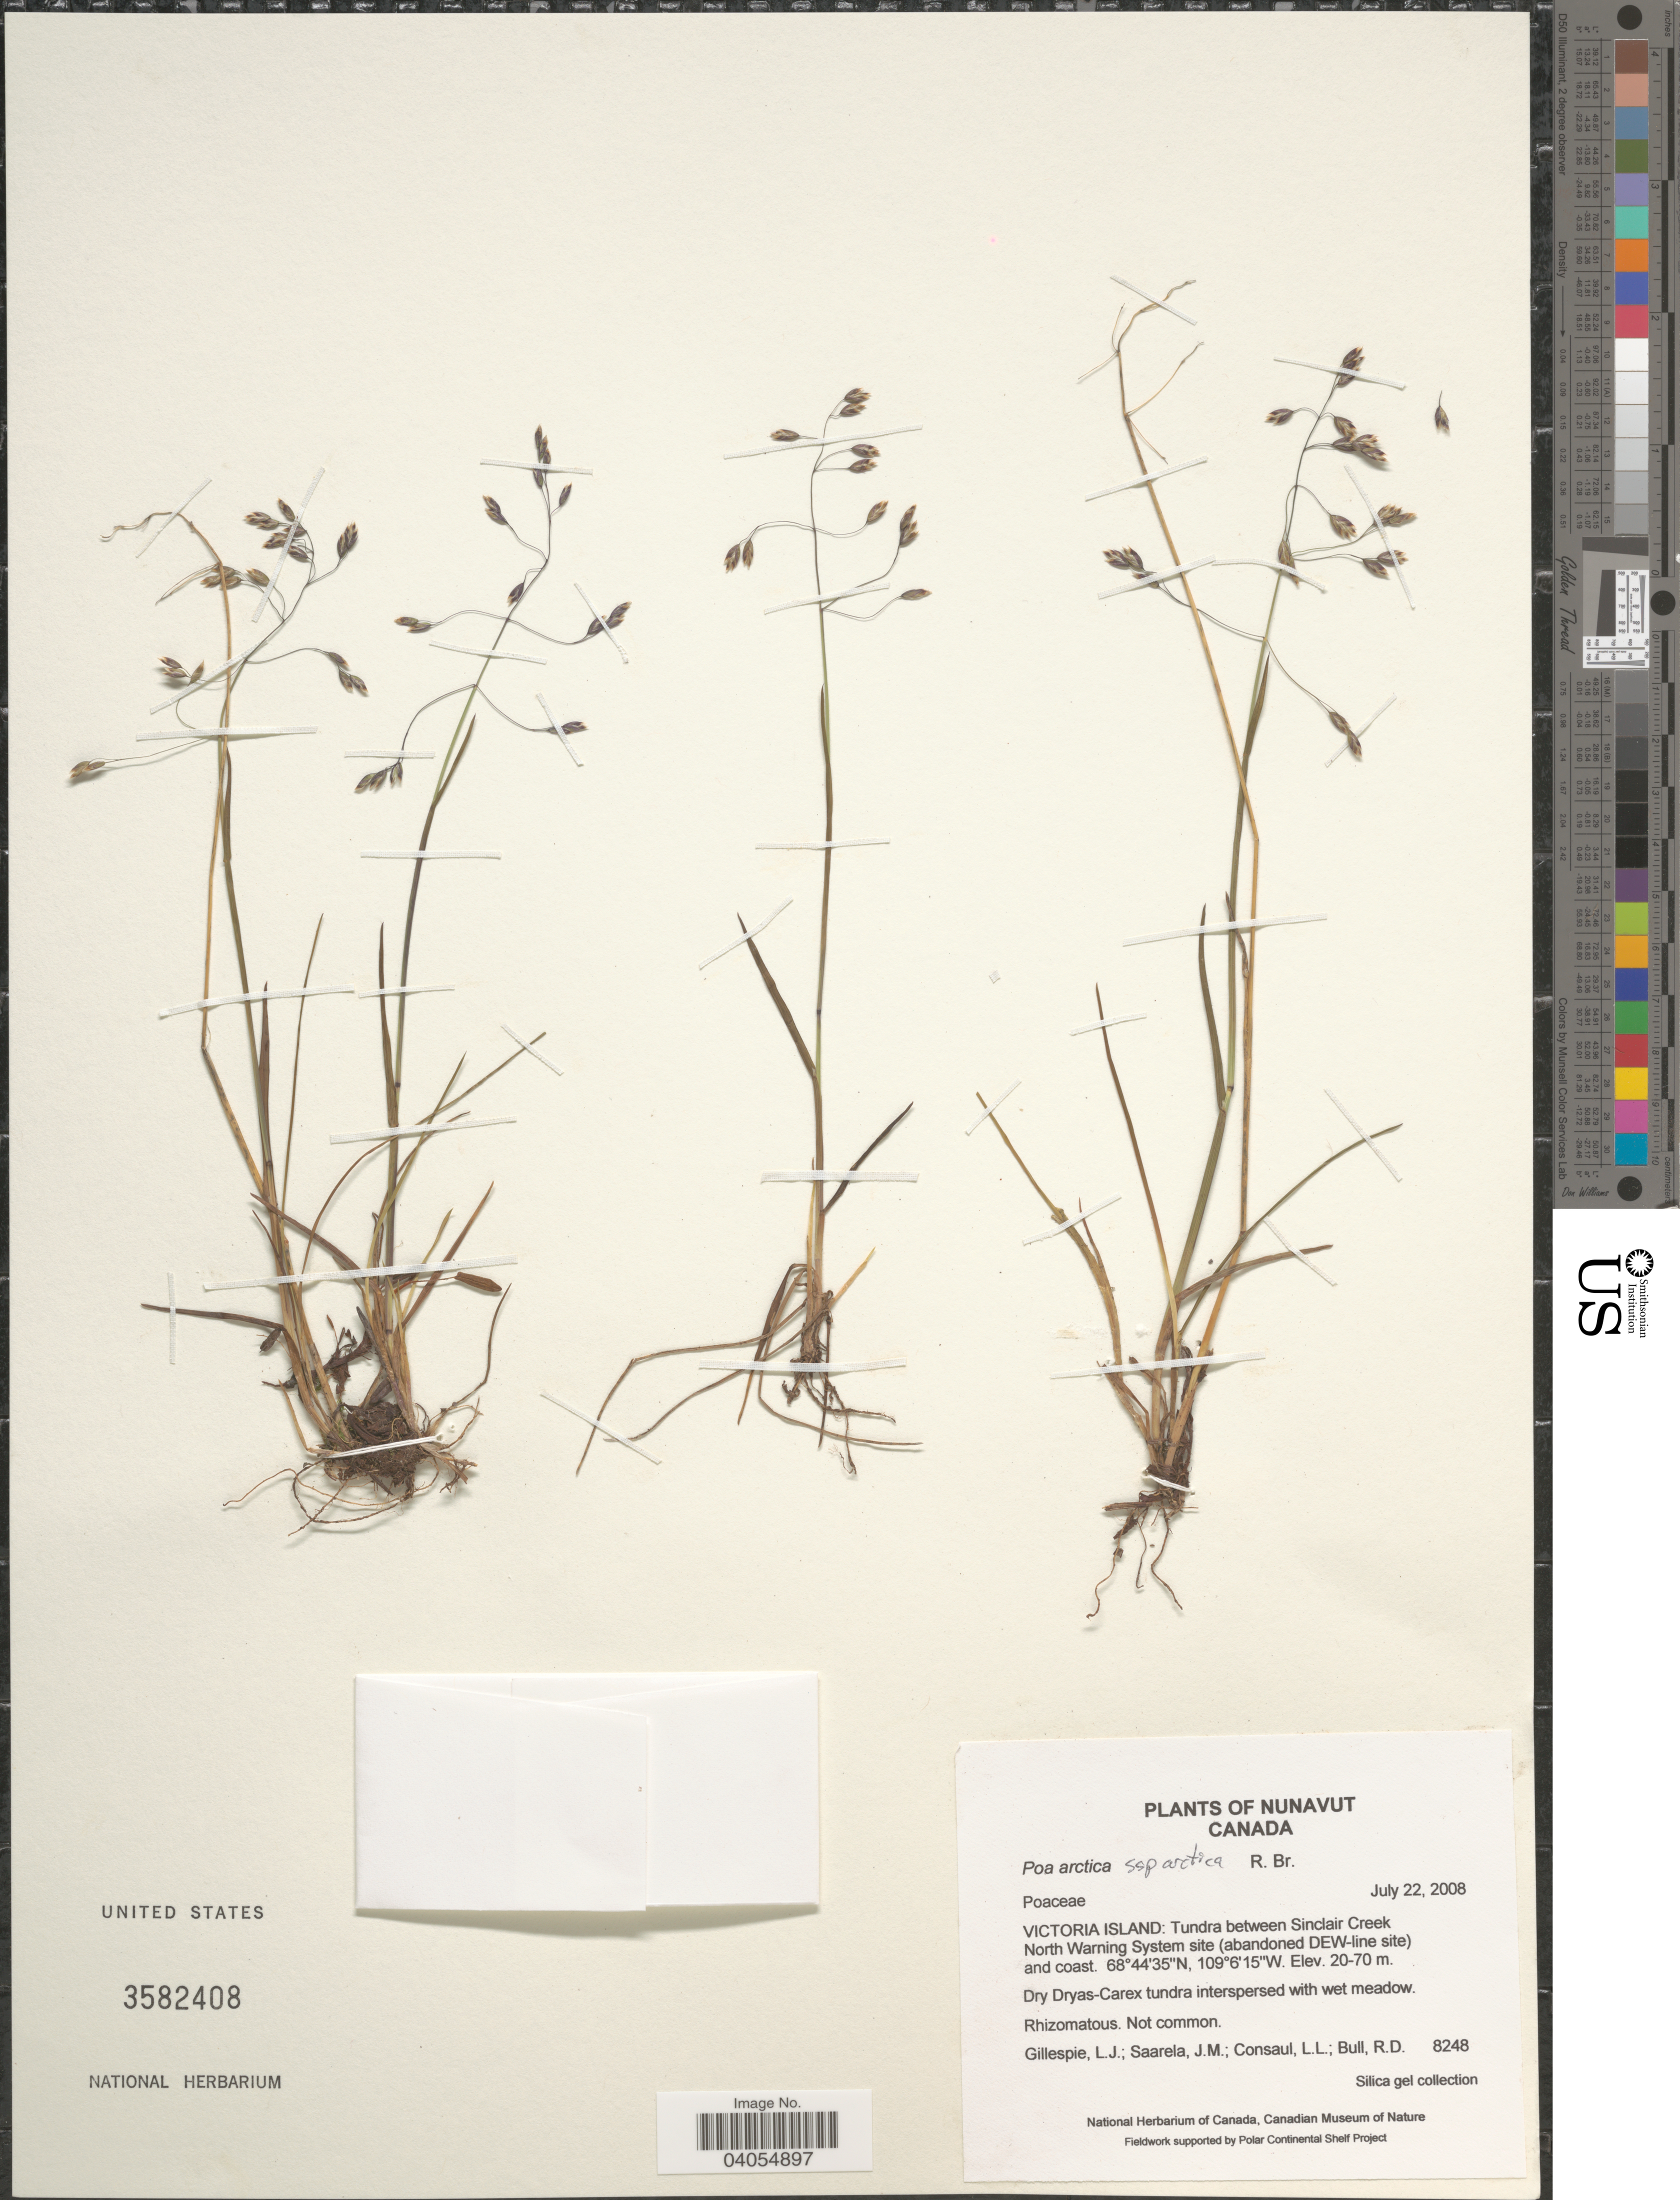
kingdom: Plantae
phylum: Tracheophyta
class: Liliopsida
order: Poales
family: Poaceae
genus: Poa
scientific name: Poa arctica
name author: R. Br.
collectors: L. Gillespie, J. Saarela, L. Consaul & R. Bull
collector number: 8248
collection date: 2008-07-22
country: Canada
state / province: Nunavut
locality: Victoria Island: Tundra between Sinclair Creek. North Warning System site (abandoned DEW-line site) and coast.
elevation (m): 20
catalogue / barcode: US 3582408